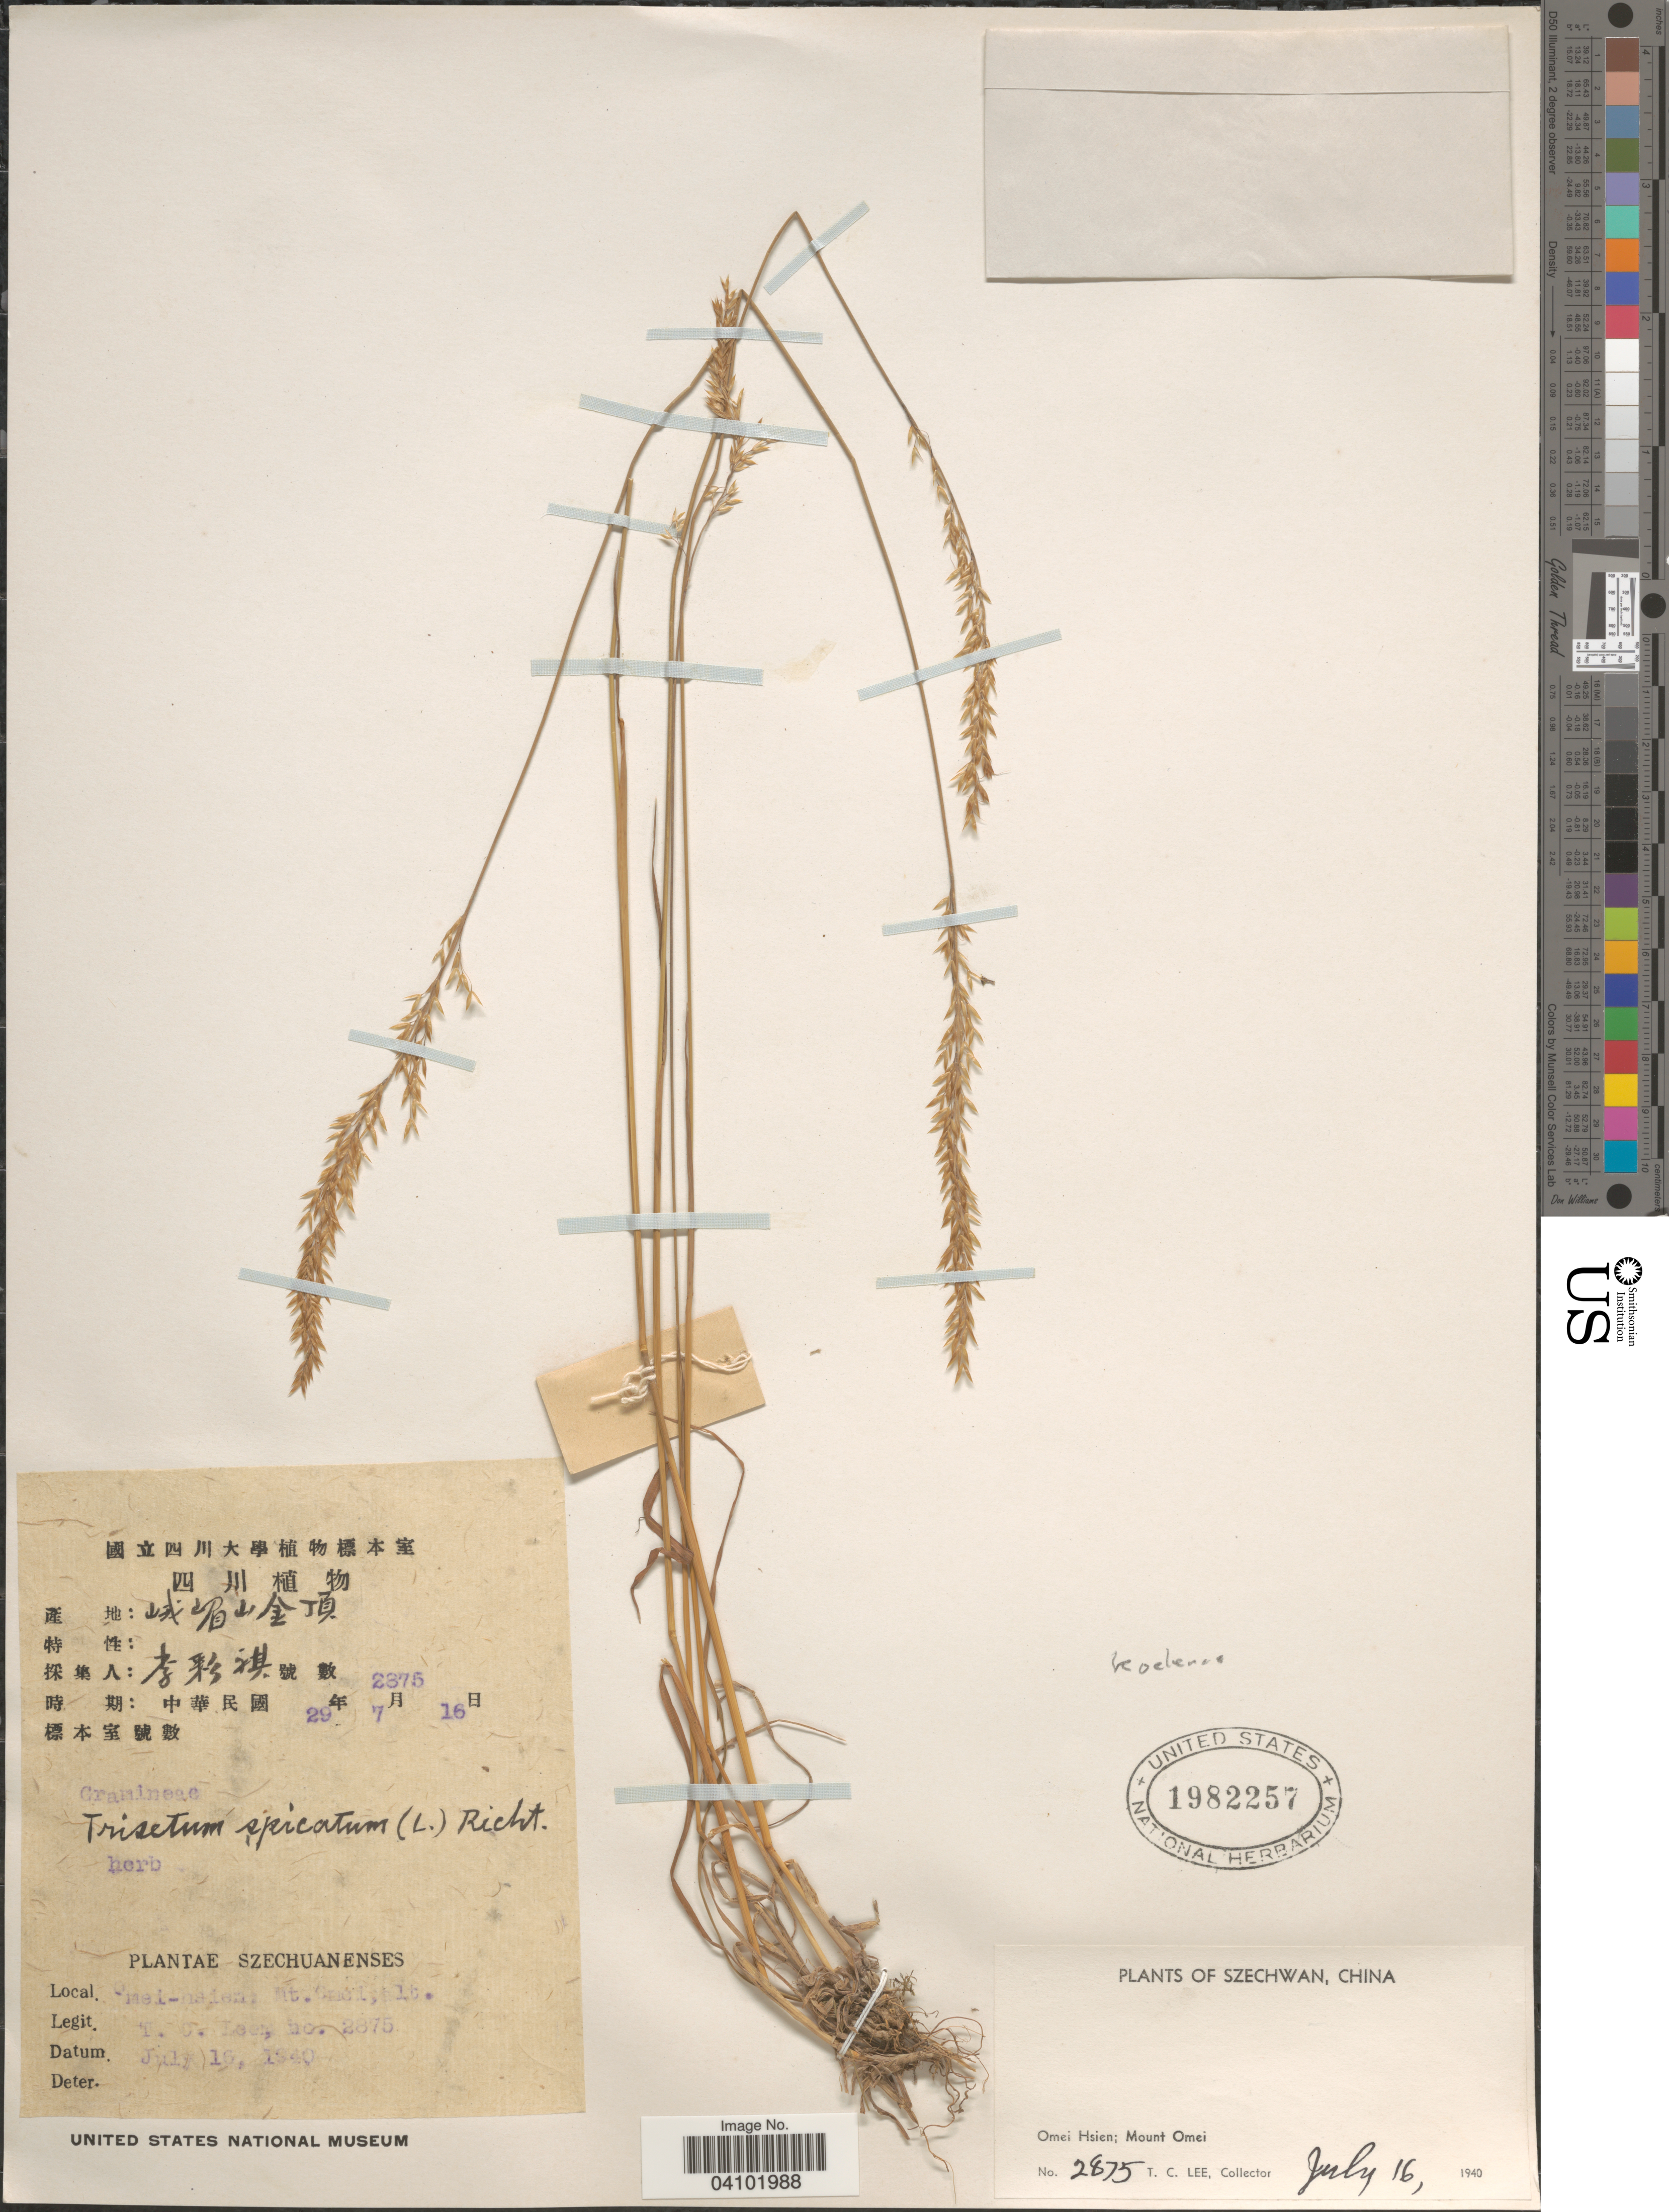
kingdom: Plantae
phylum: Tracheophyta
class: Liliopsida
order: Poales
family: Poaceae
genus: Koeleria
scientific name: Koeleria spicata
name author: (L.) Barberá et al.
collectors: T. Lee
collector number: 2875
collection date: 1940-07-16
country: China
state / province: Sichuan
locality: Szechwan. Omei Hsien; Mount Omei.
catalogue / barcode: US 1982257